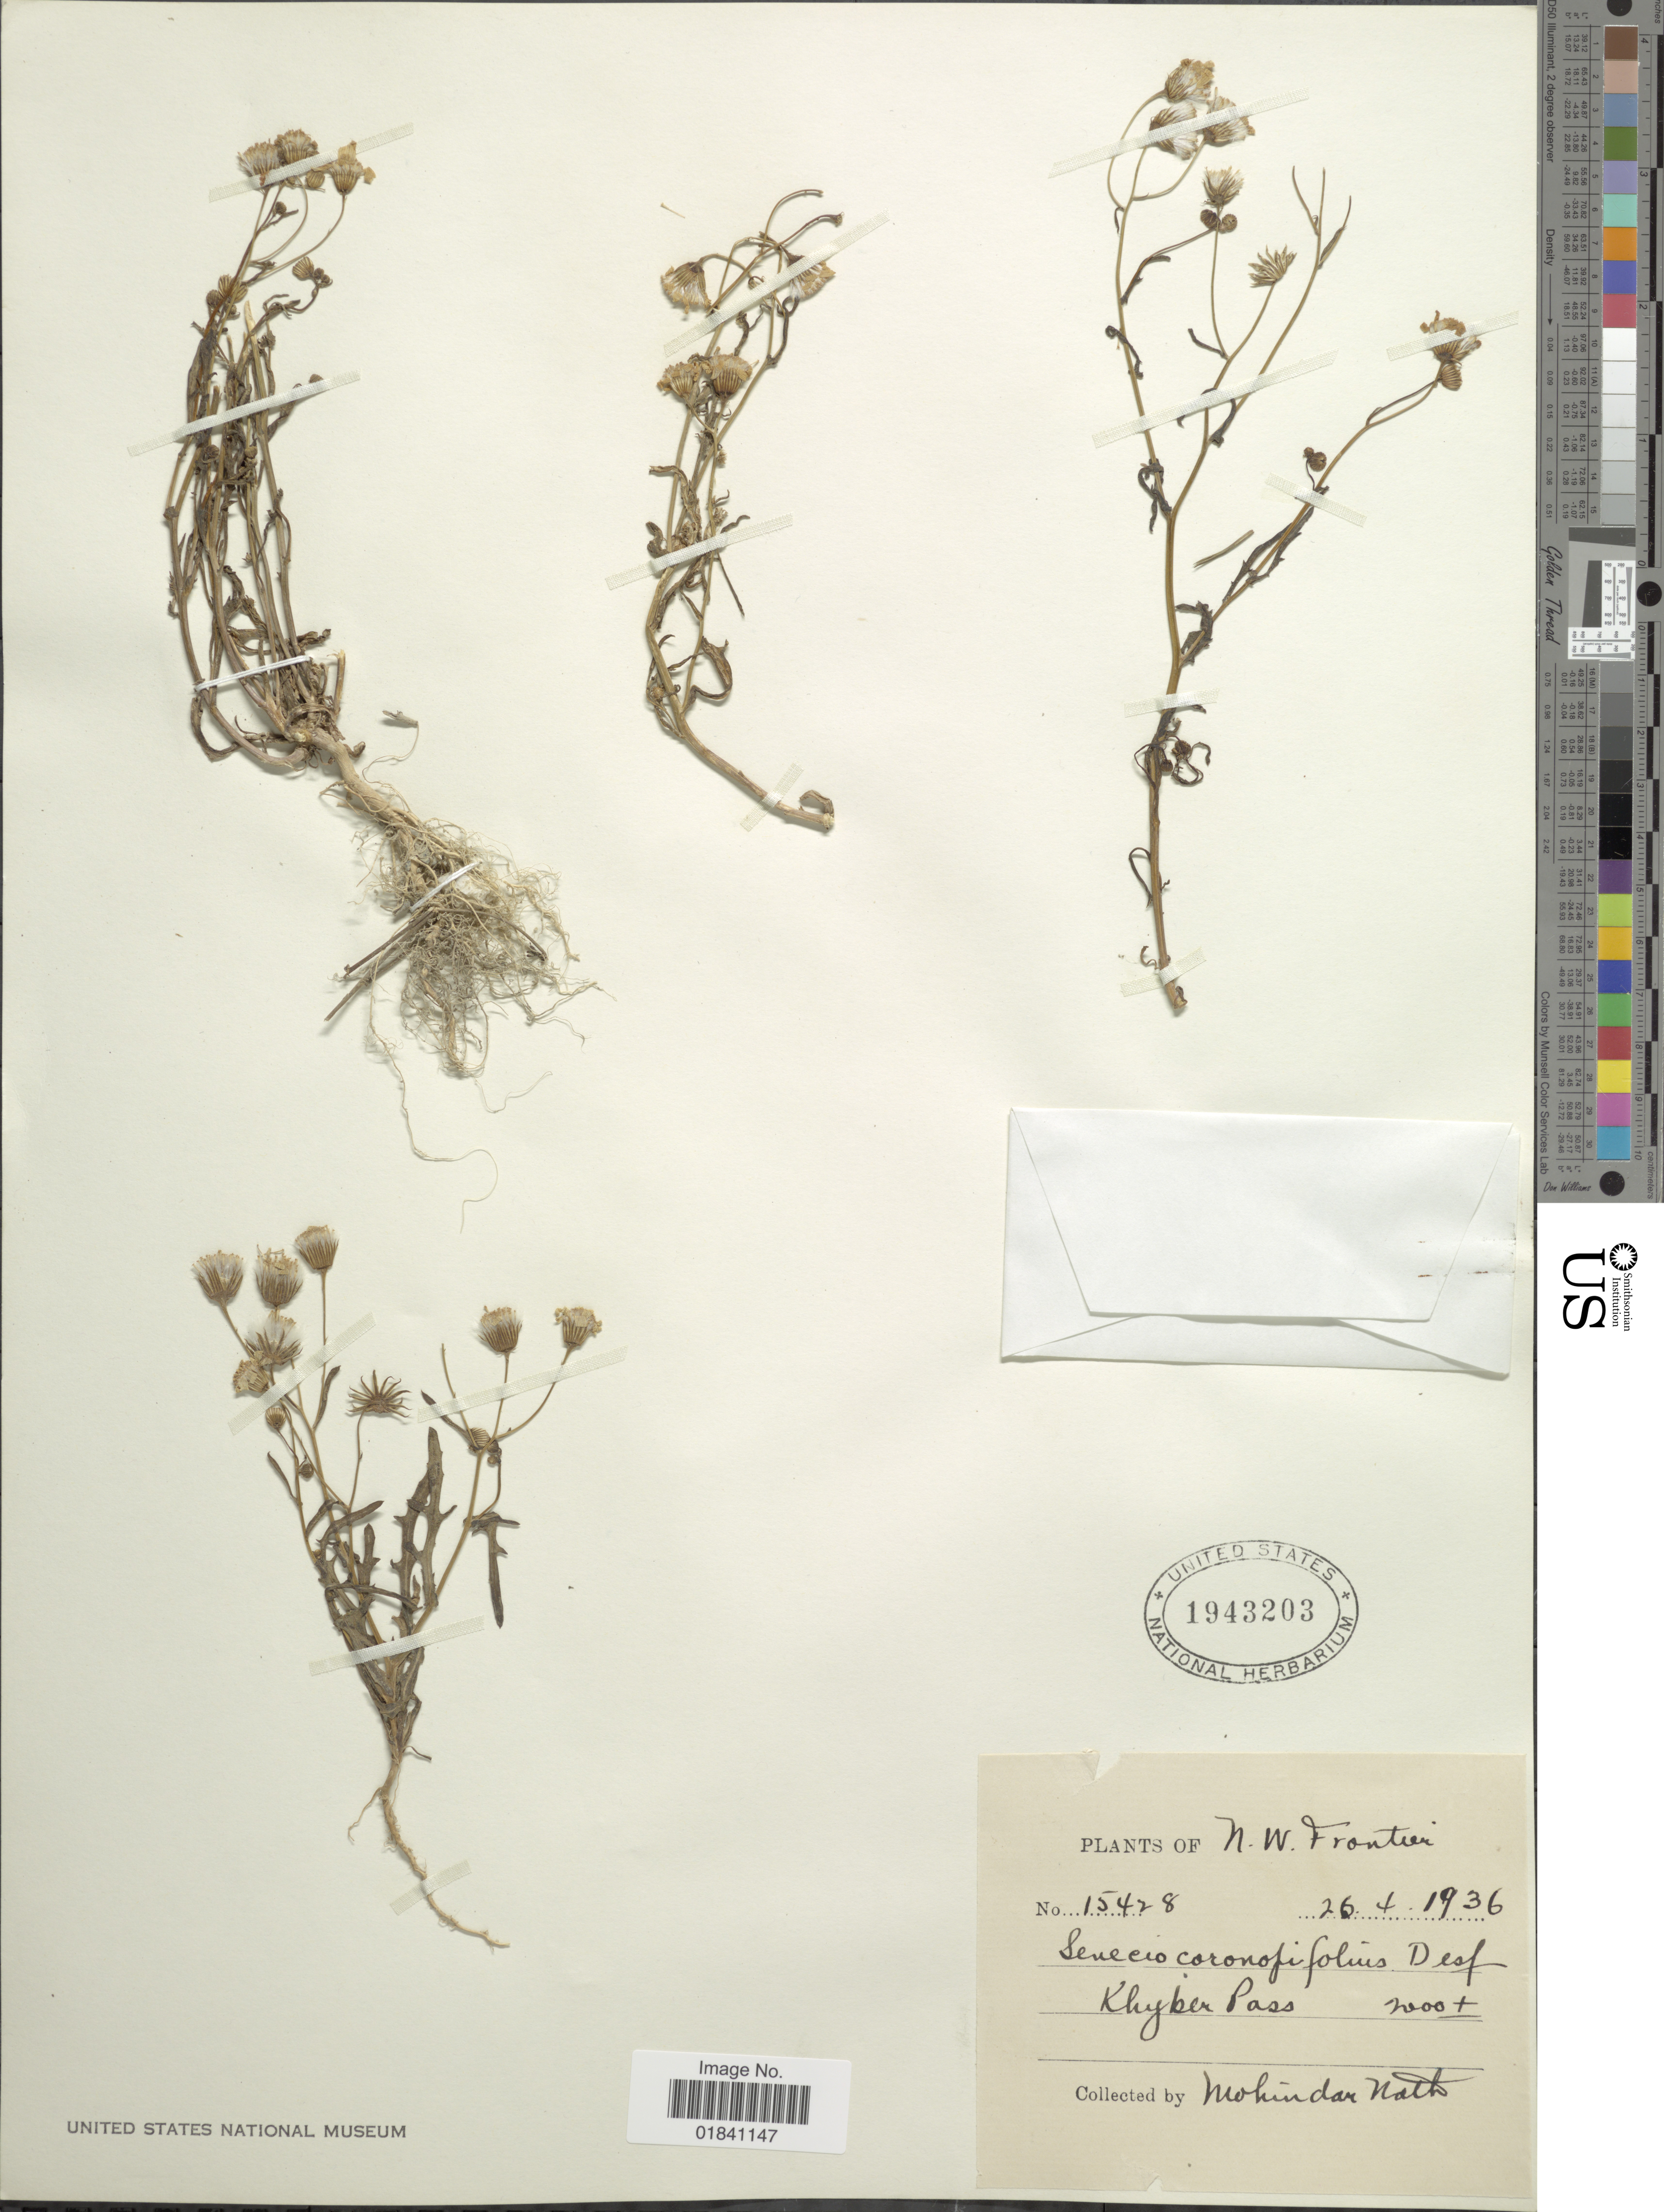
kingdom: Plantae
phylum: Tracheophyta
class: Magnoliopsida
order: Asterales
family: Asteraceae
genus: Senecio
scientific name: Senecio coronopifolius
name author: Desf.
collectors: N. Mohindar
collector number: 15428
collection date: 1936-04-26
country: Pakistan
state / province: Khyber Pakhtunkhwa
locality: N. W. Frontier. Khyber Pass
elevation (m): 610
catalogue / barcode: US 1943203